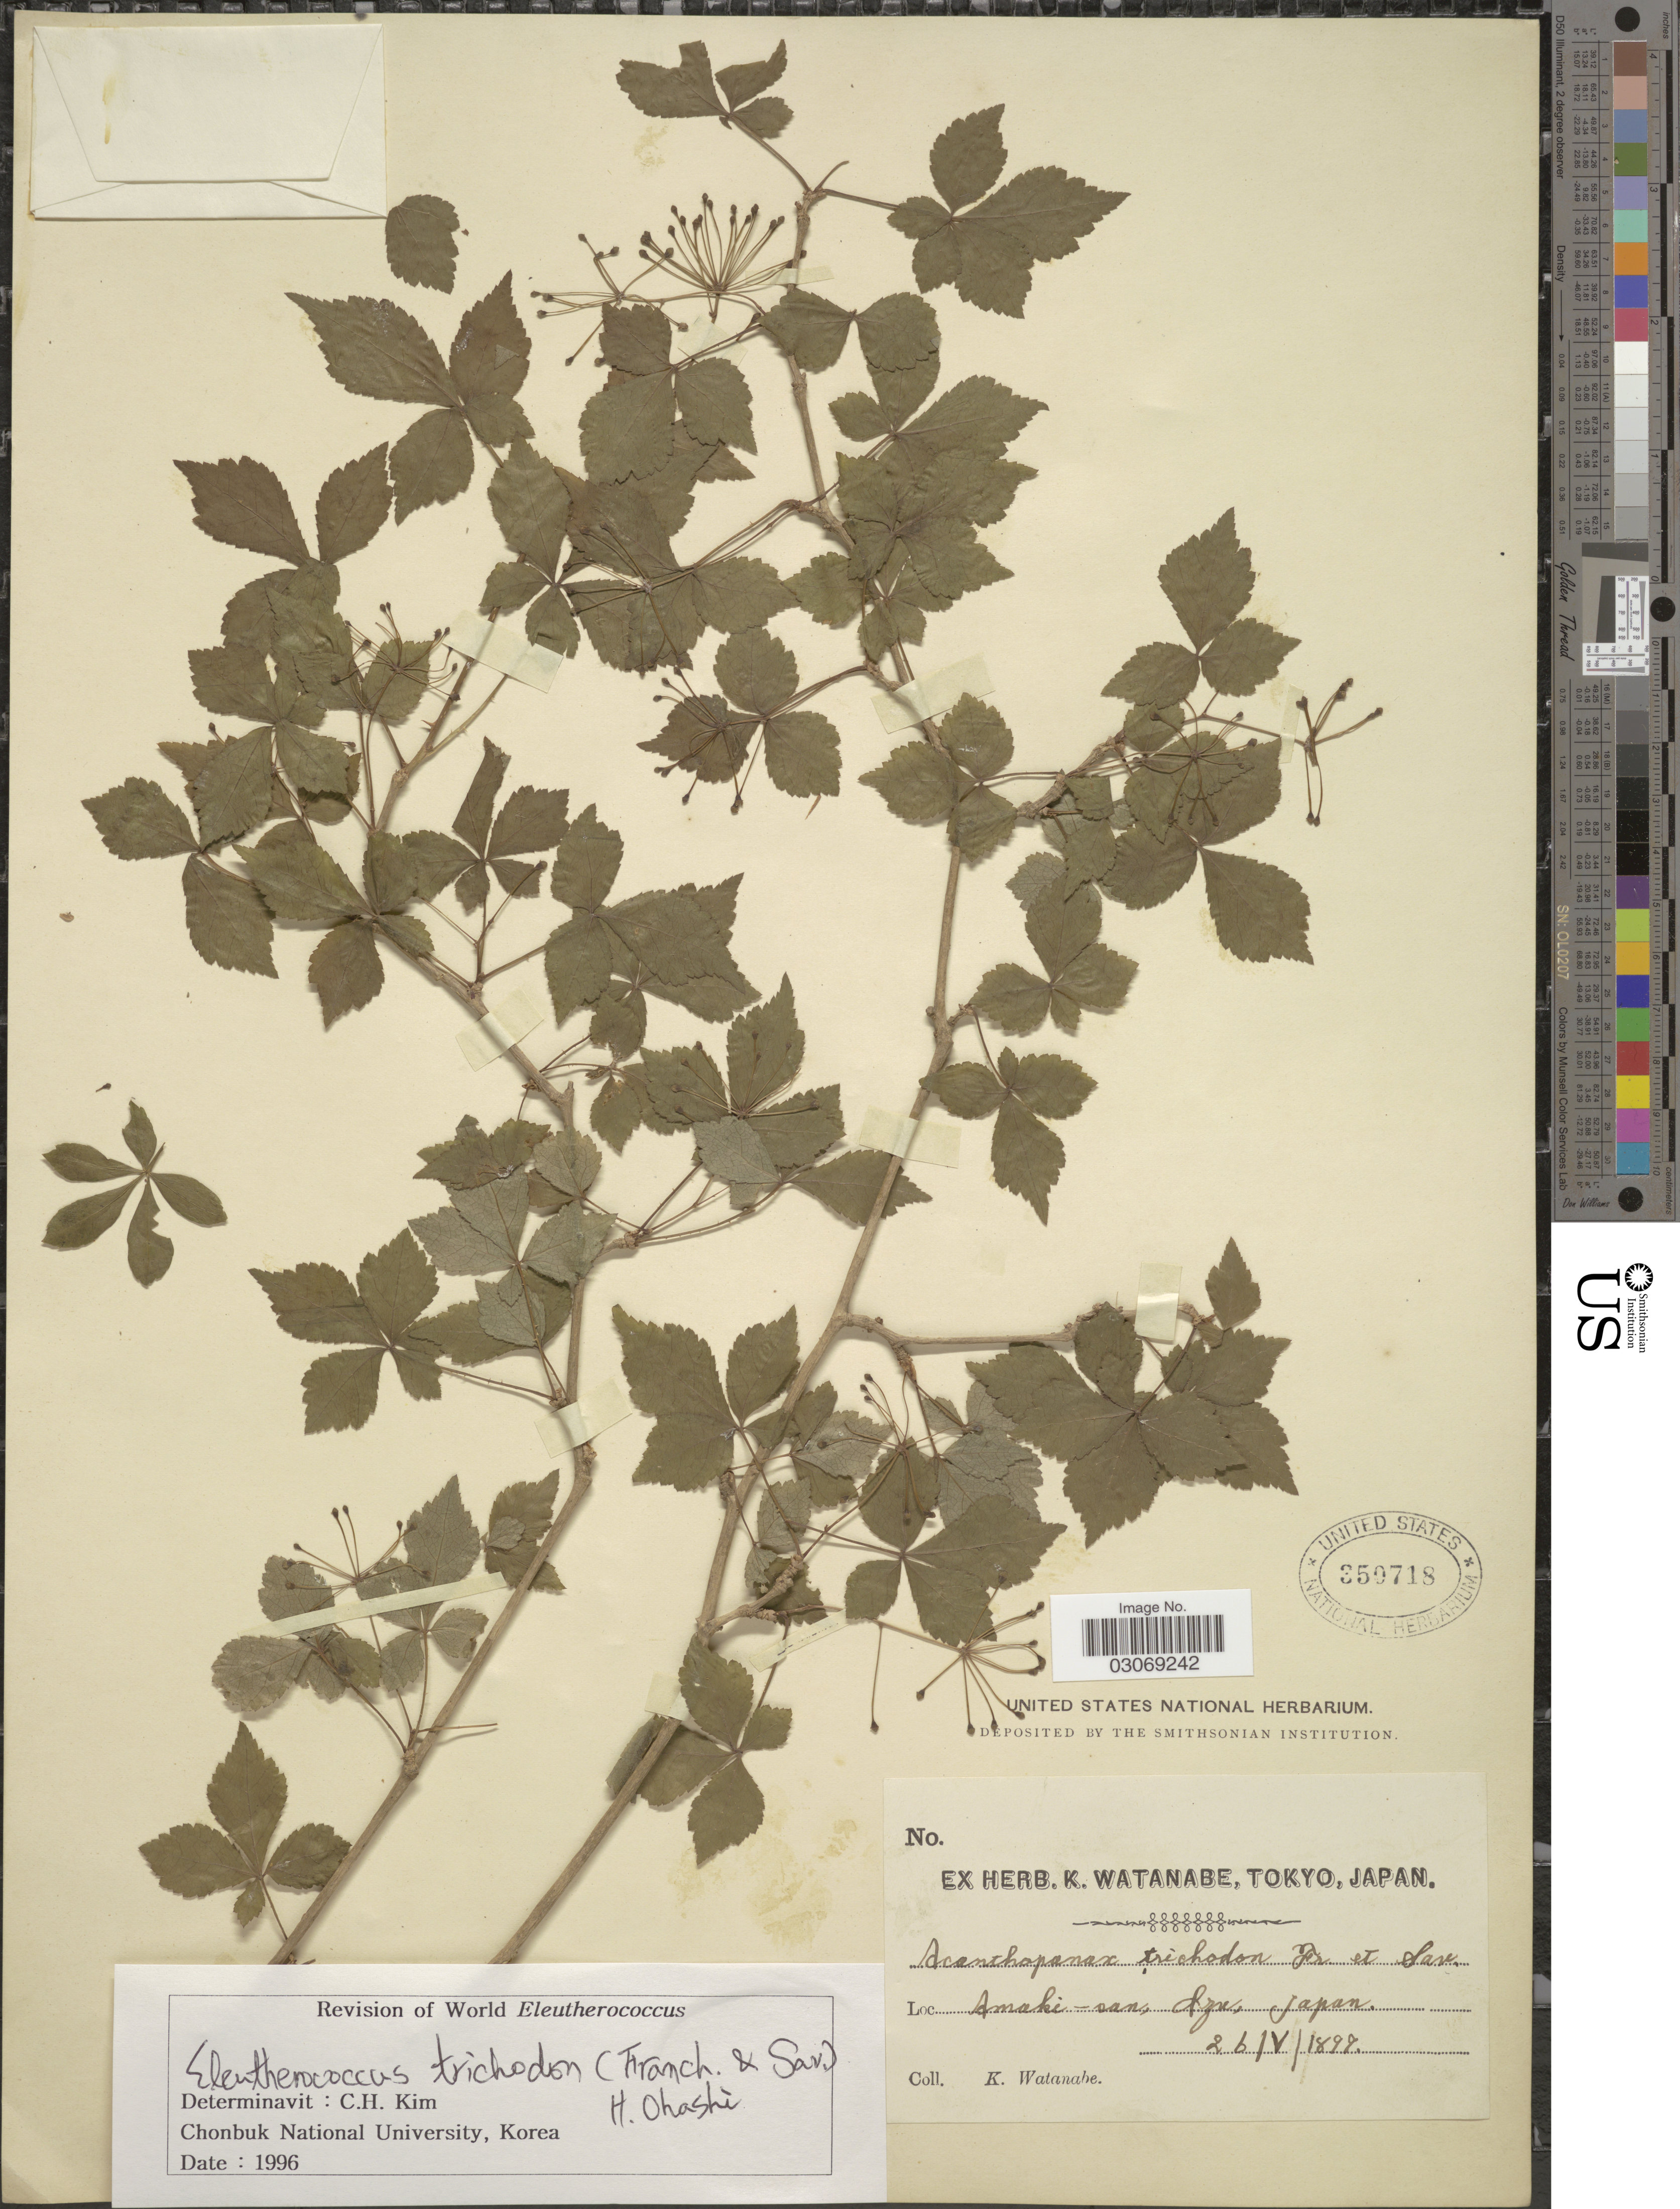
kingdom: Plantae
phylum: Tracheophyta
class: Magnoliopsida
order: Apiales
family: Araliaceae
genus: Eleutherococcus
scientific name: Eleutherococcus trichodon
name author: (H.L. Li) H. Ohashi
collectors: K. Watanabe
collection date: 1899-05-26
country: Japan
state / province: Tokyo, Federal City of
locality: Amaki-san, Izu.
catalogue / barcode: US 350718